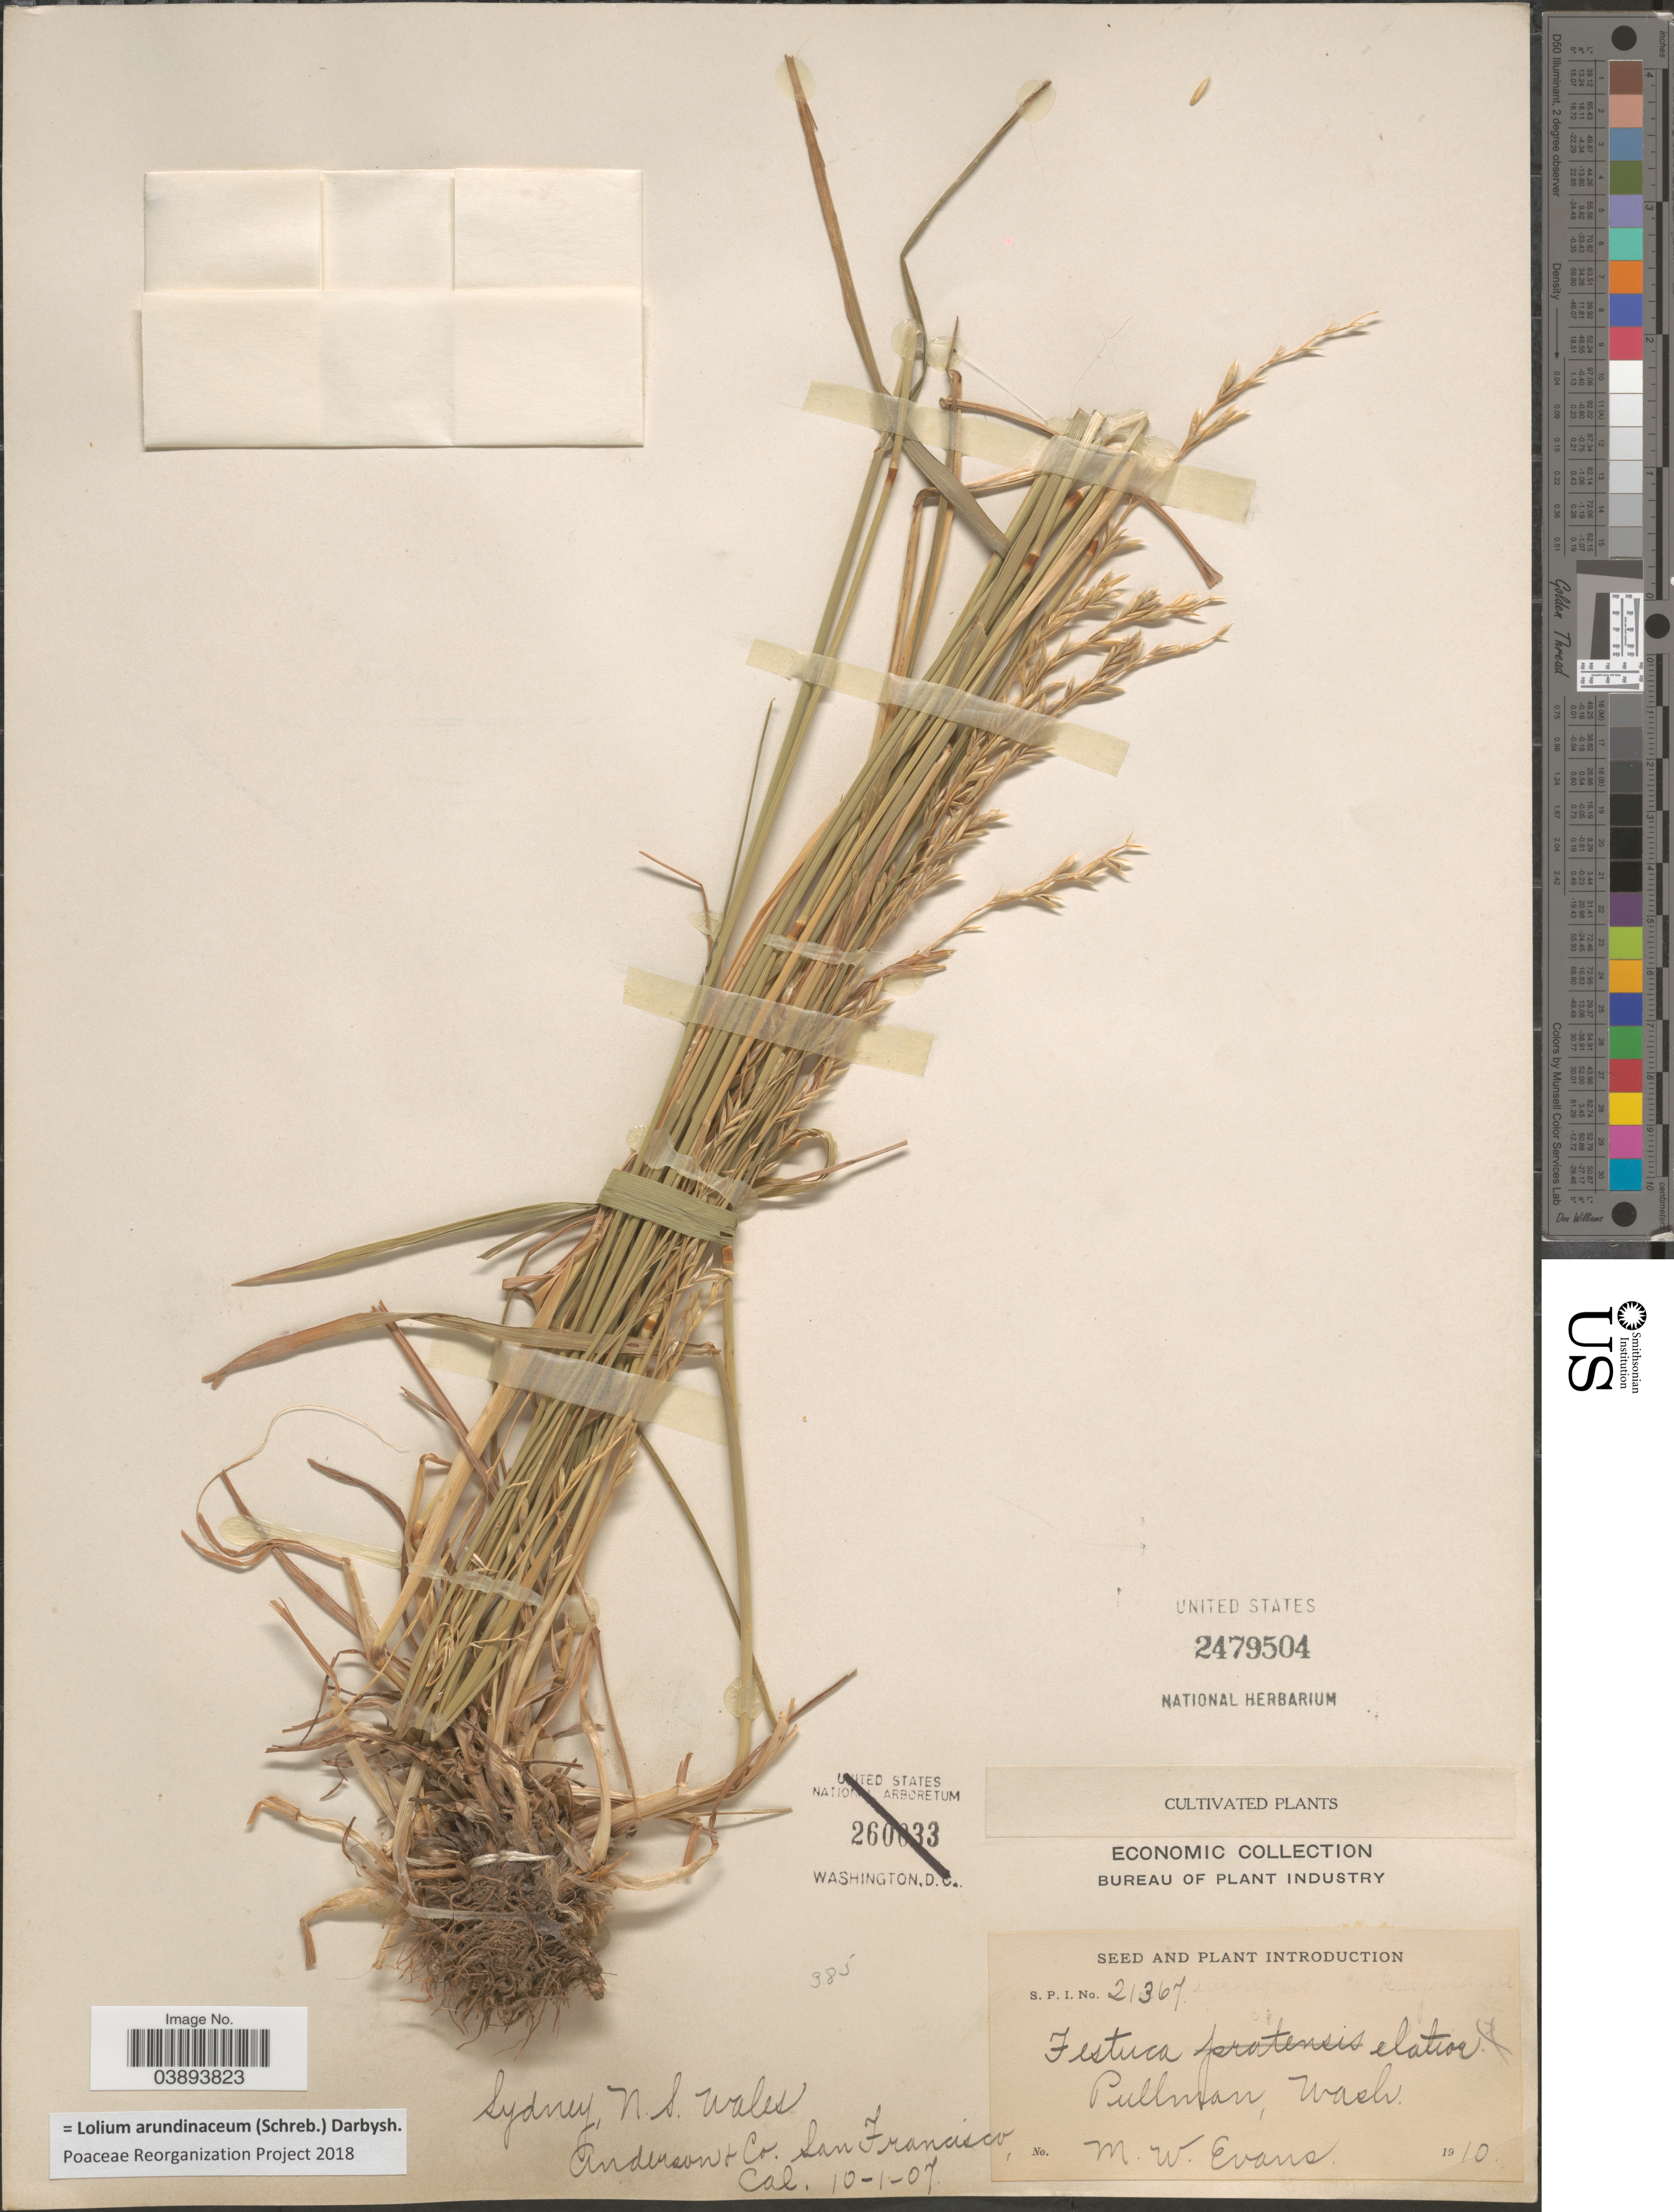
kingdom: Plantae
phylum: Tracheophyta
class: Liliopsida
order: Poales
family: Poaceae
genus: Lolium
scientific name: Lolium arundinaceum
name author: (Schreb.) Darbysh.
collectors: M. W. Evans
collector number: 21367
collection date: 1910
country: United States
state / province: Washington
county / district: Whitman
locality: Pullman.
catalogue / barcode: US 2479504